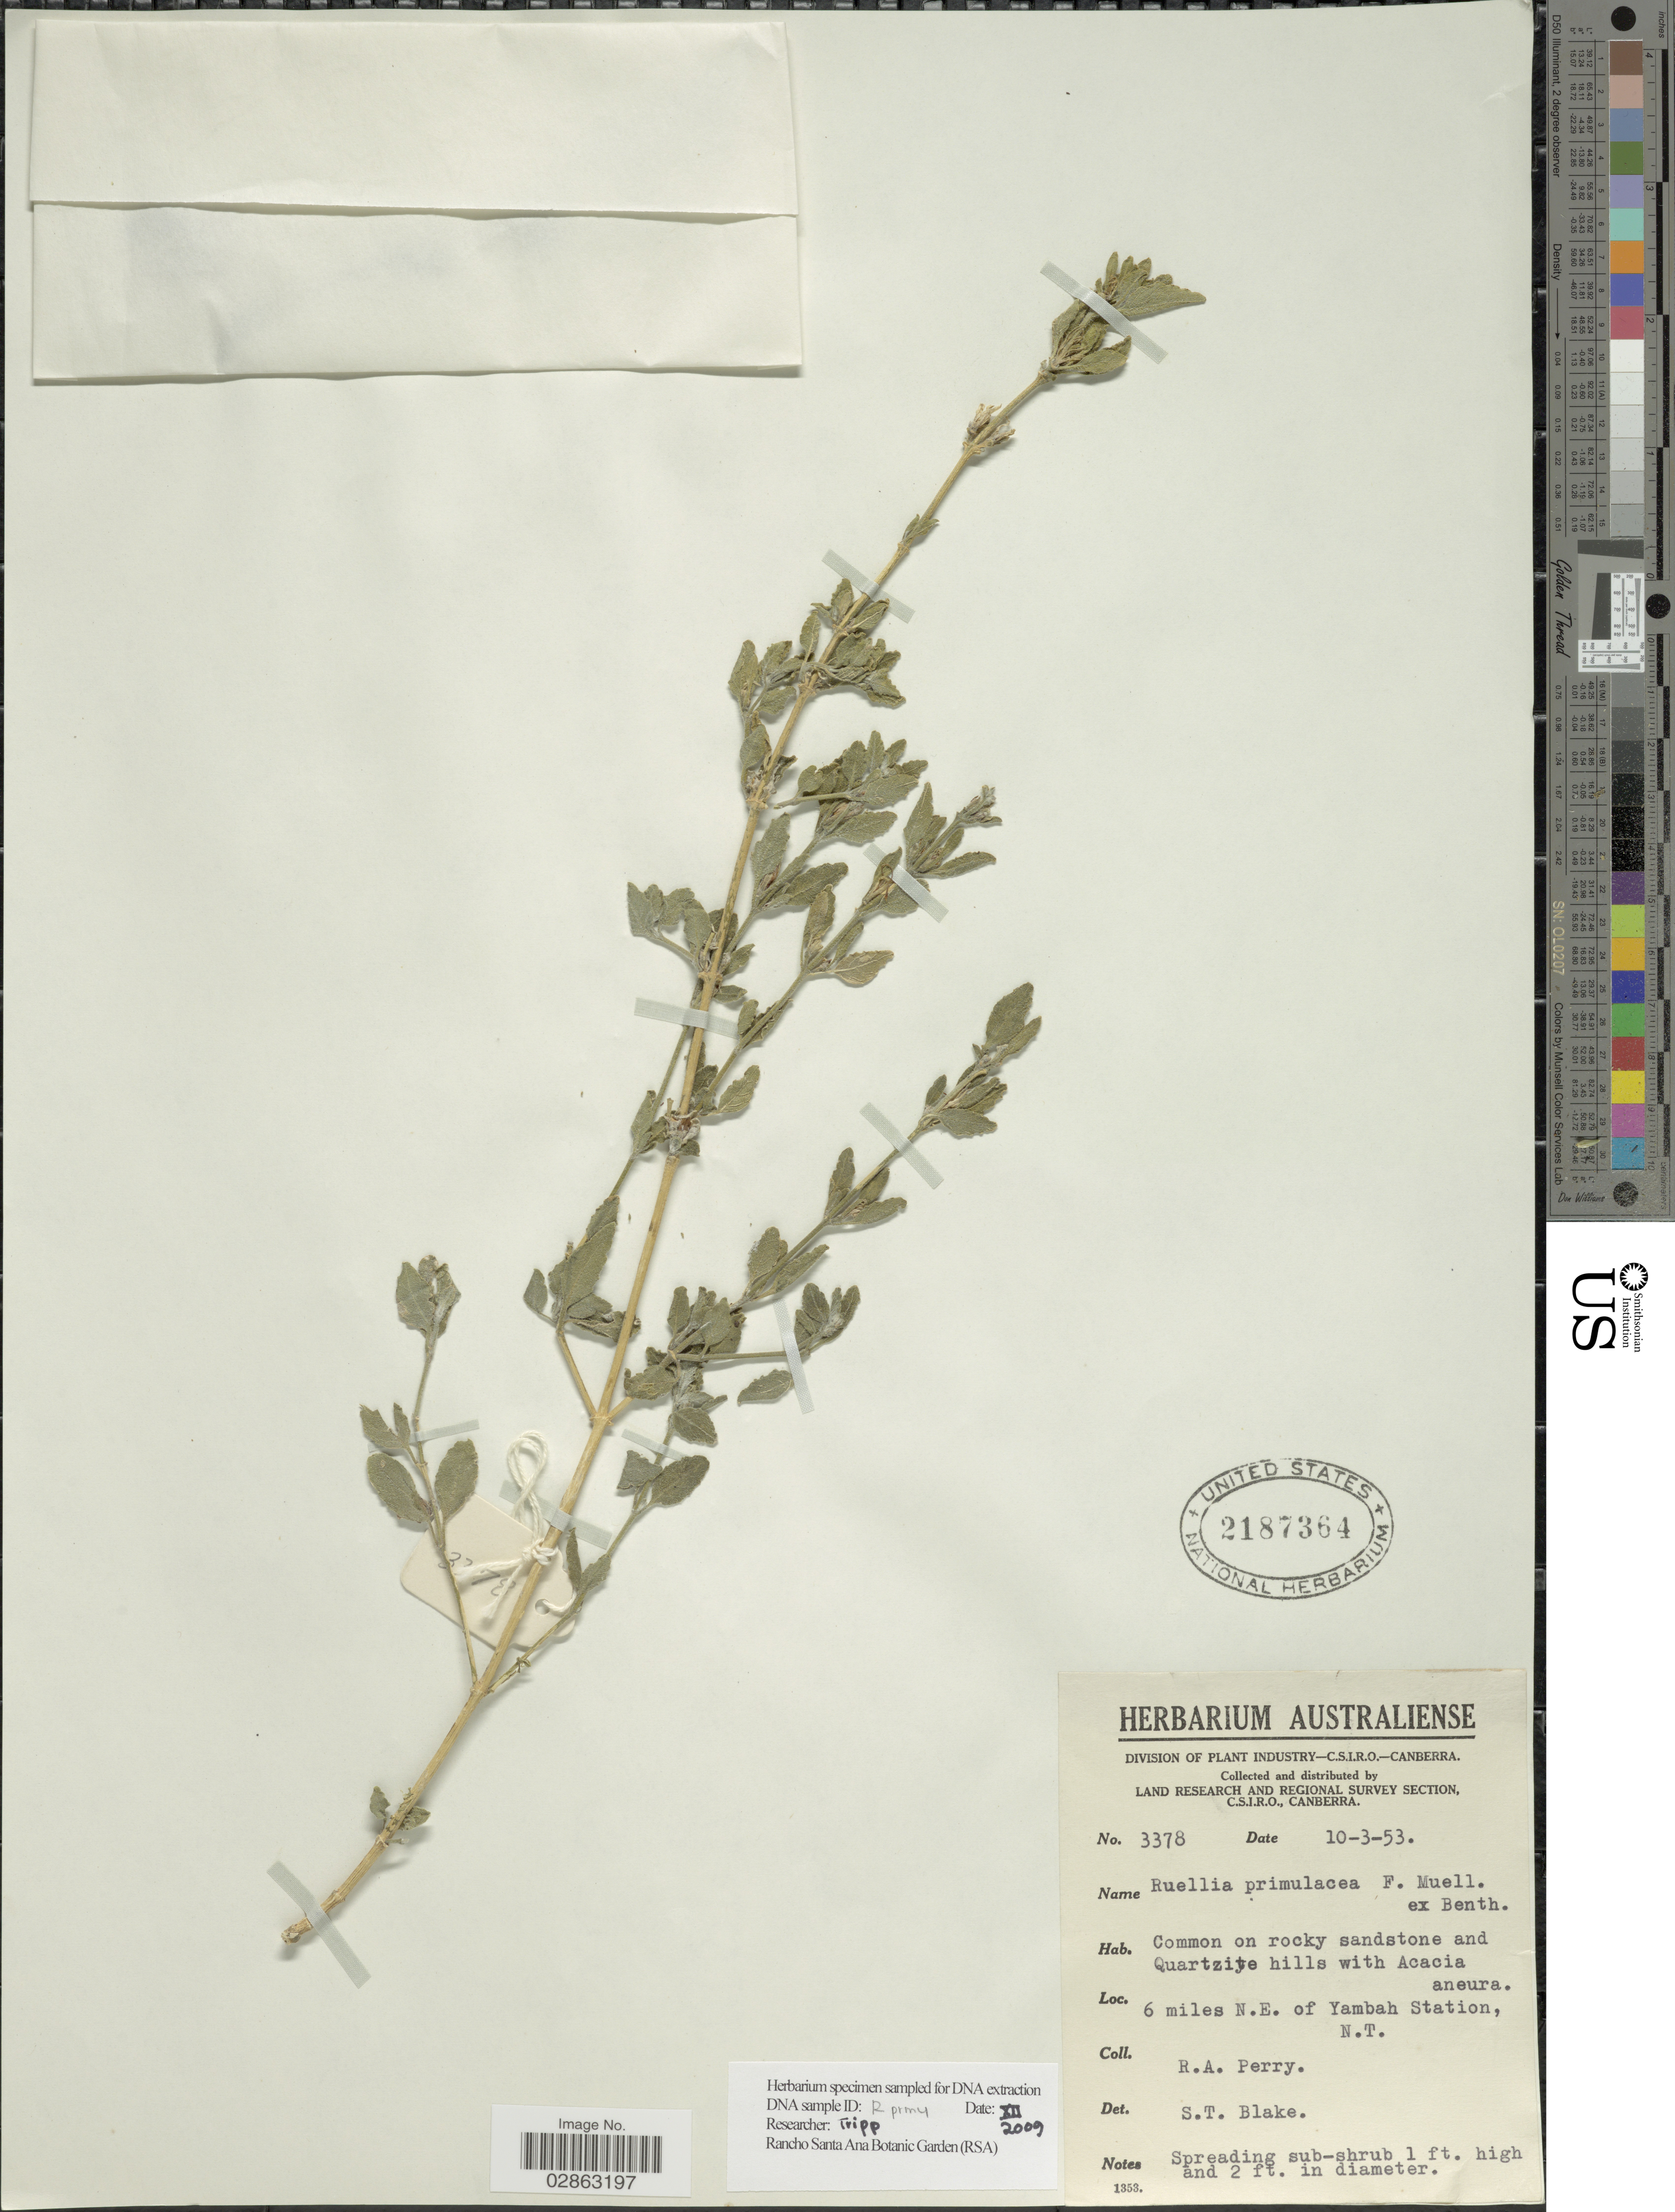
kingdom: Plantae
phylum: Tracheophyta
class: Magnoliopsida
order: Lamiales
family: Acanthaceae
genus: Ruellia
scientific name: Ruellia primulacea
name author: F. Muell. ex Benth.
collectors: Perry, R. A.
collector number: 3378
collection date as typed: Transcribed d/m/y: 10/3/53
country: Australia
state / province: Northern Territory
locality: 6 miles N.E. of Yambah Station, N.T.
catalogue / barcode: US 2187364